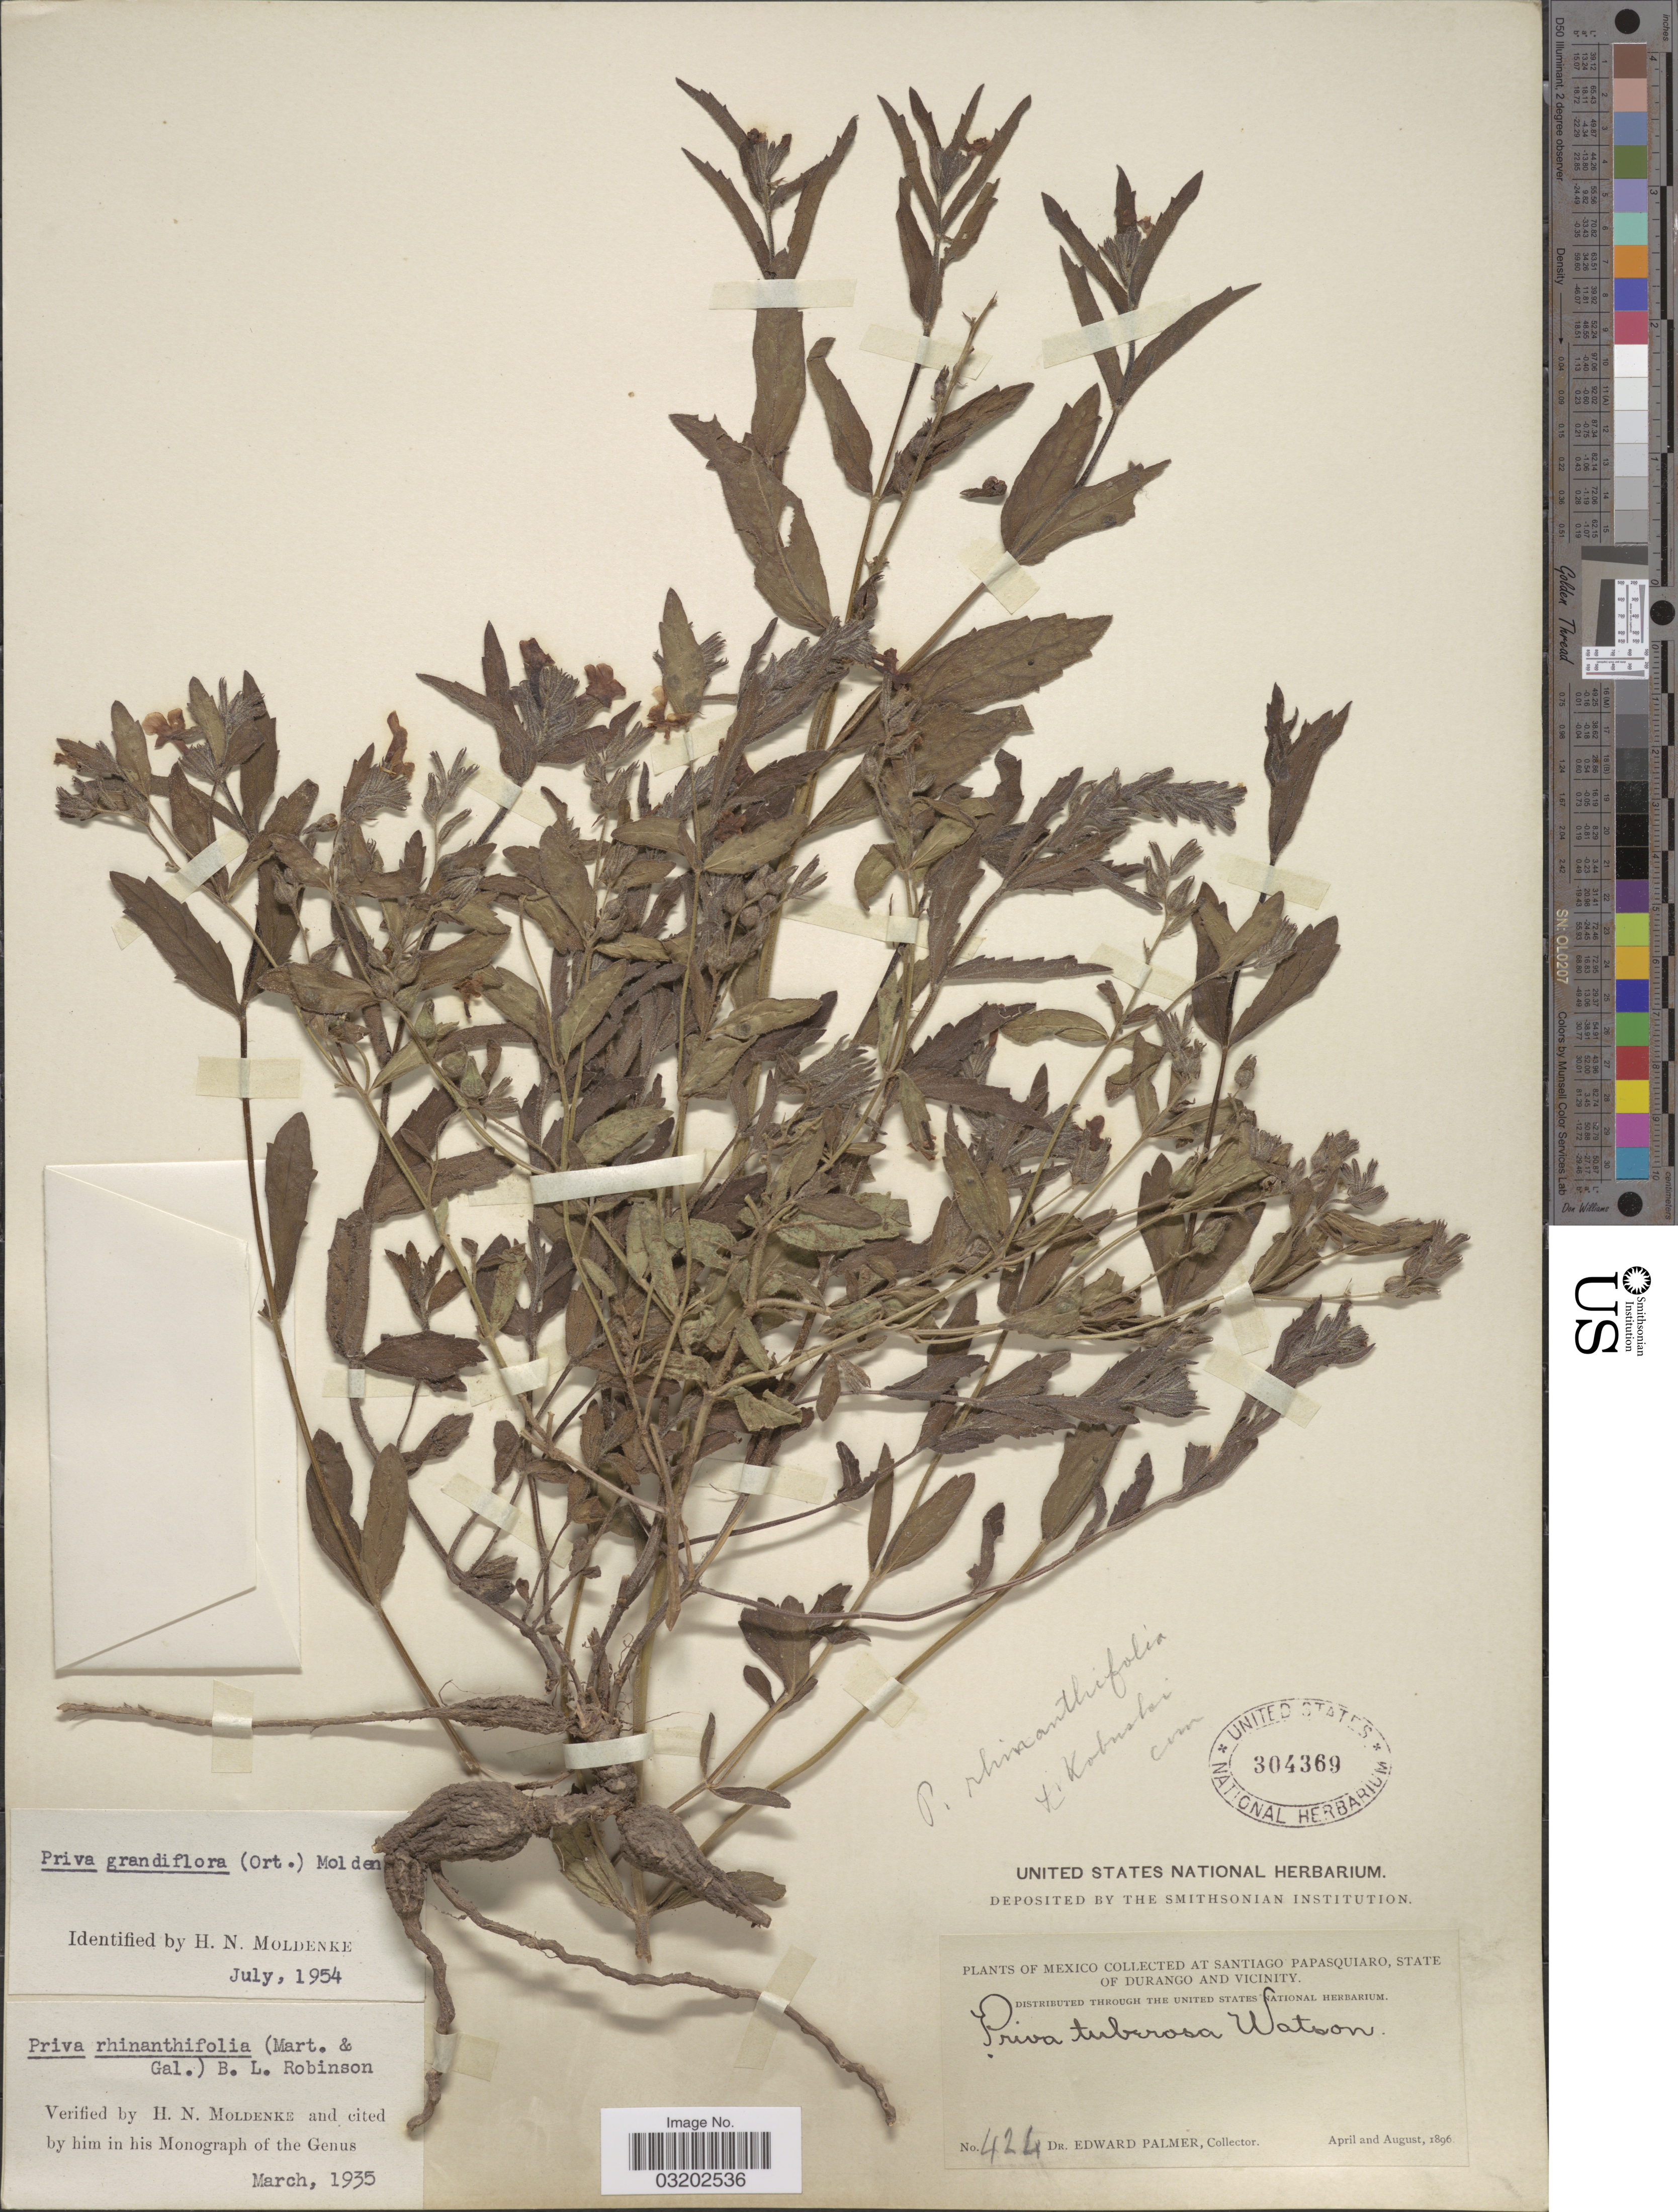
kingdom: Plantae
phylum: Tracheophyta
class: Magnoliopsida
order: Lamiales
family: Verbenaceae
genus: Priva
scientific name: Priva grandiflora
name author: Moldenke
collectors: E. Palmer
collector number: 424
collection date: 1896-04/1896-08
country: Mexico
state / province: Durango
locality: At Santiago Papaquiaro, State of Durango and Vicinity.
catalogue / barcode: US 304369